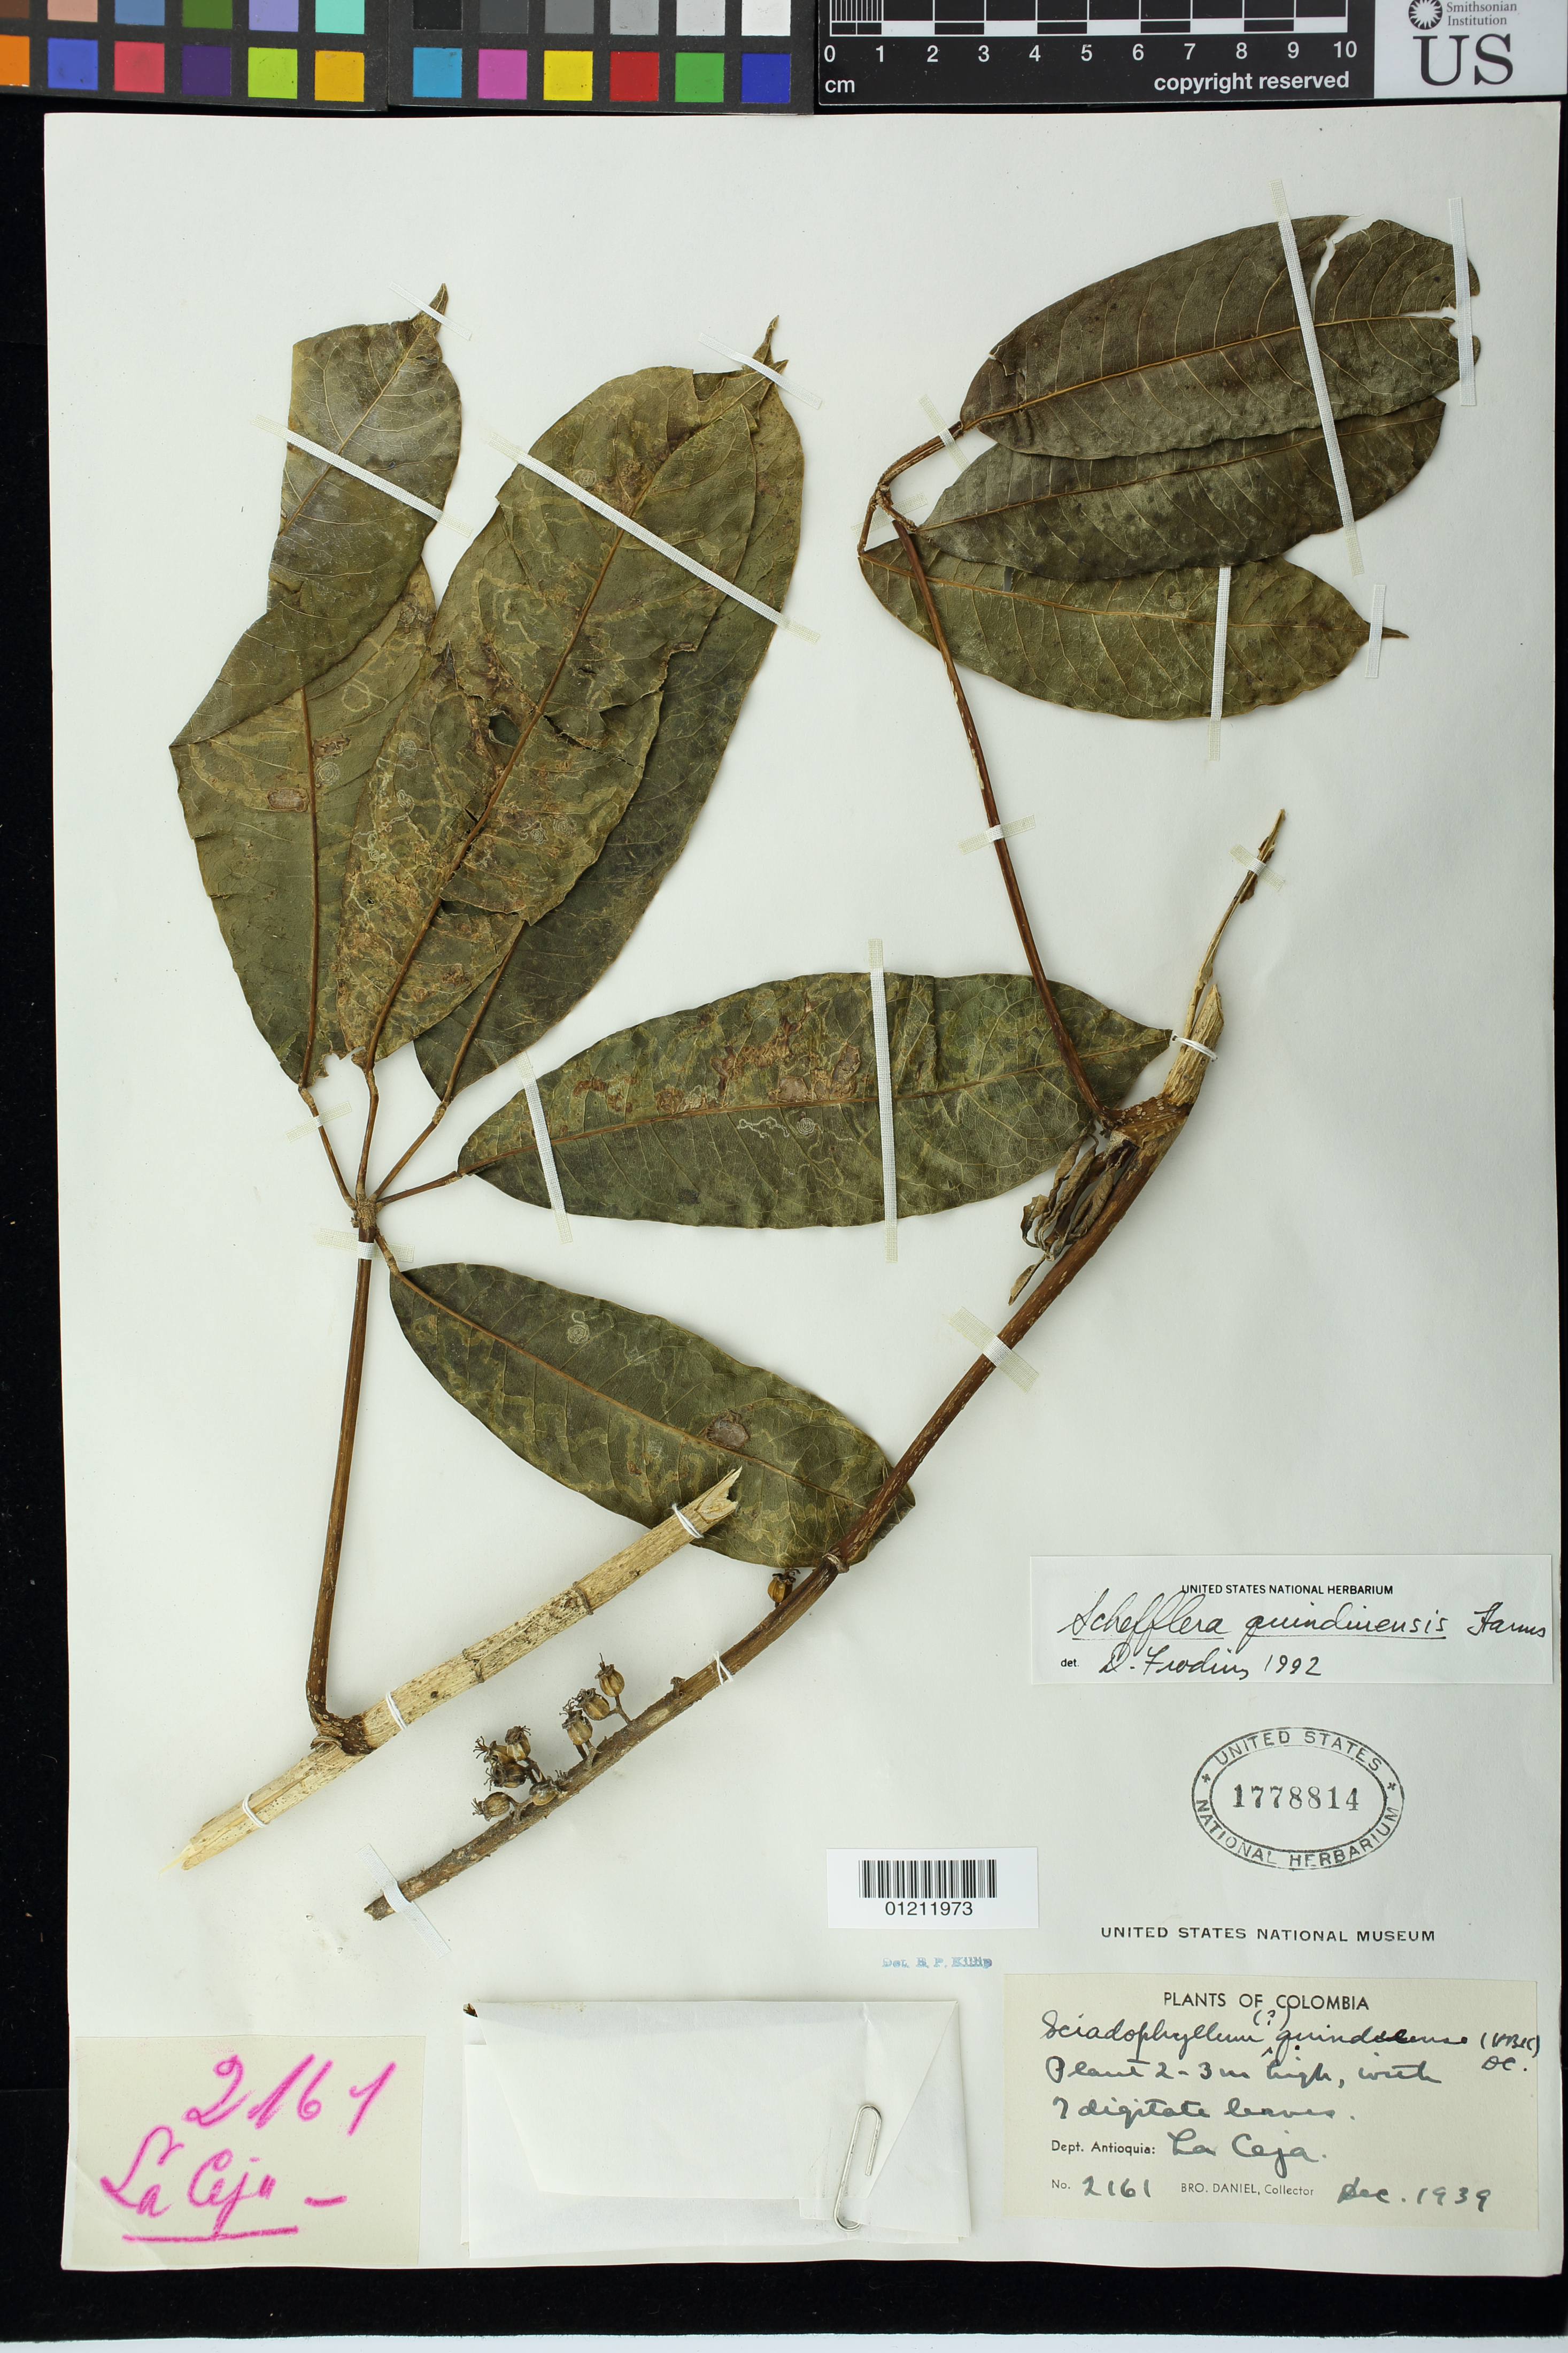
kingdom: Plantae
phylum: Tracheophyta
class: Magnoliopsida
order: Apiales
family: Araliaceae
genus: Schefflera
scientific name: Schefflera quinduensis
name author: (Kunth) Harms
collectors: Bro. Daniel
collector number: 2161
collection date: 1939-12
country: Colombia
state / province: Antioquia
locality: La Ceja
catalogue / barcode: US 1778814